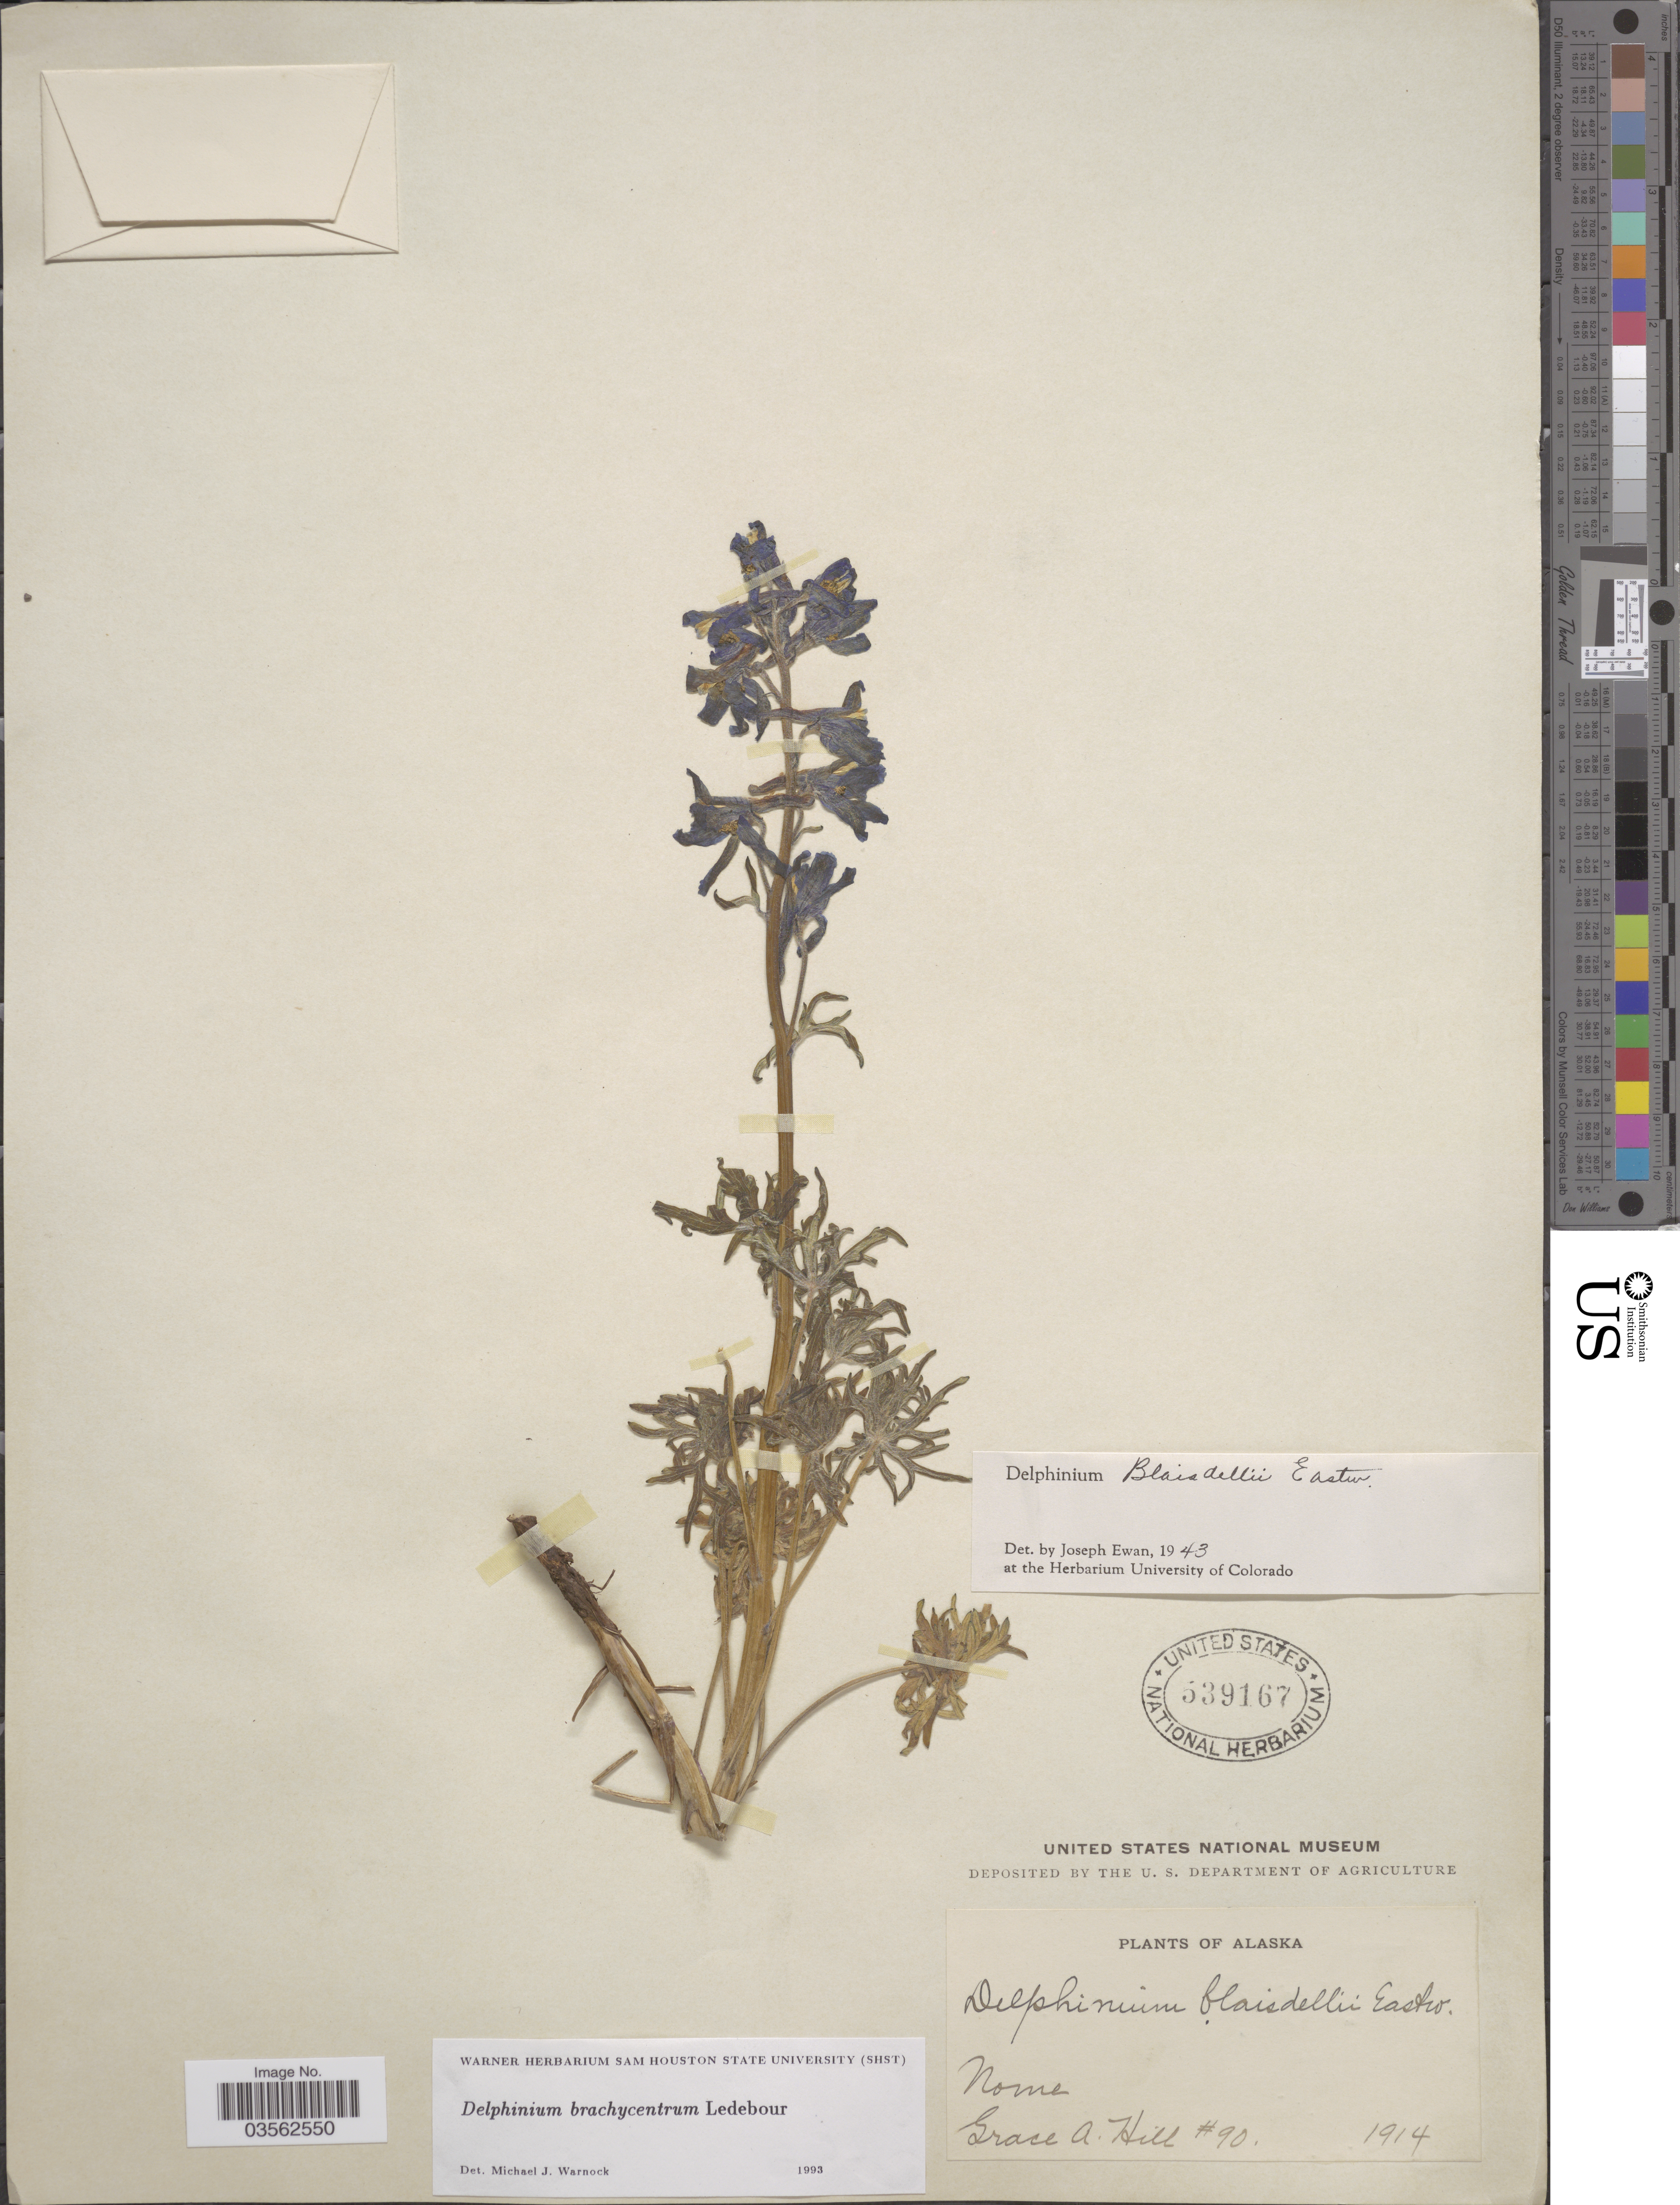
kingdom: Plantae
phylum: Tracheophyta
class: Magnoliopsida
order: Ranunculales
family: Ranunculaceae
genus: Delphinium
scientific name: Delphinium brachycentrum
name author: Ledeb.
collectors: G. A. Hill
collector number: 90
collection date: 1914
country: United States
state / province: Alaska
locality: Nome.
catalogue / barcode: US 539167